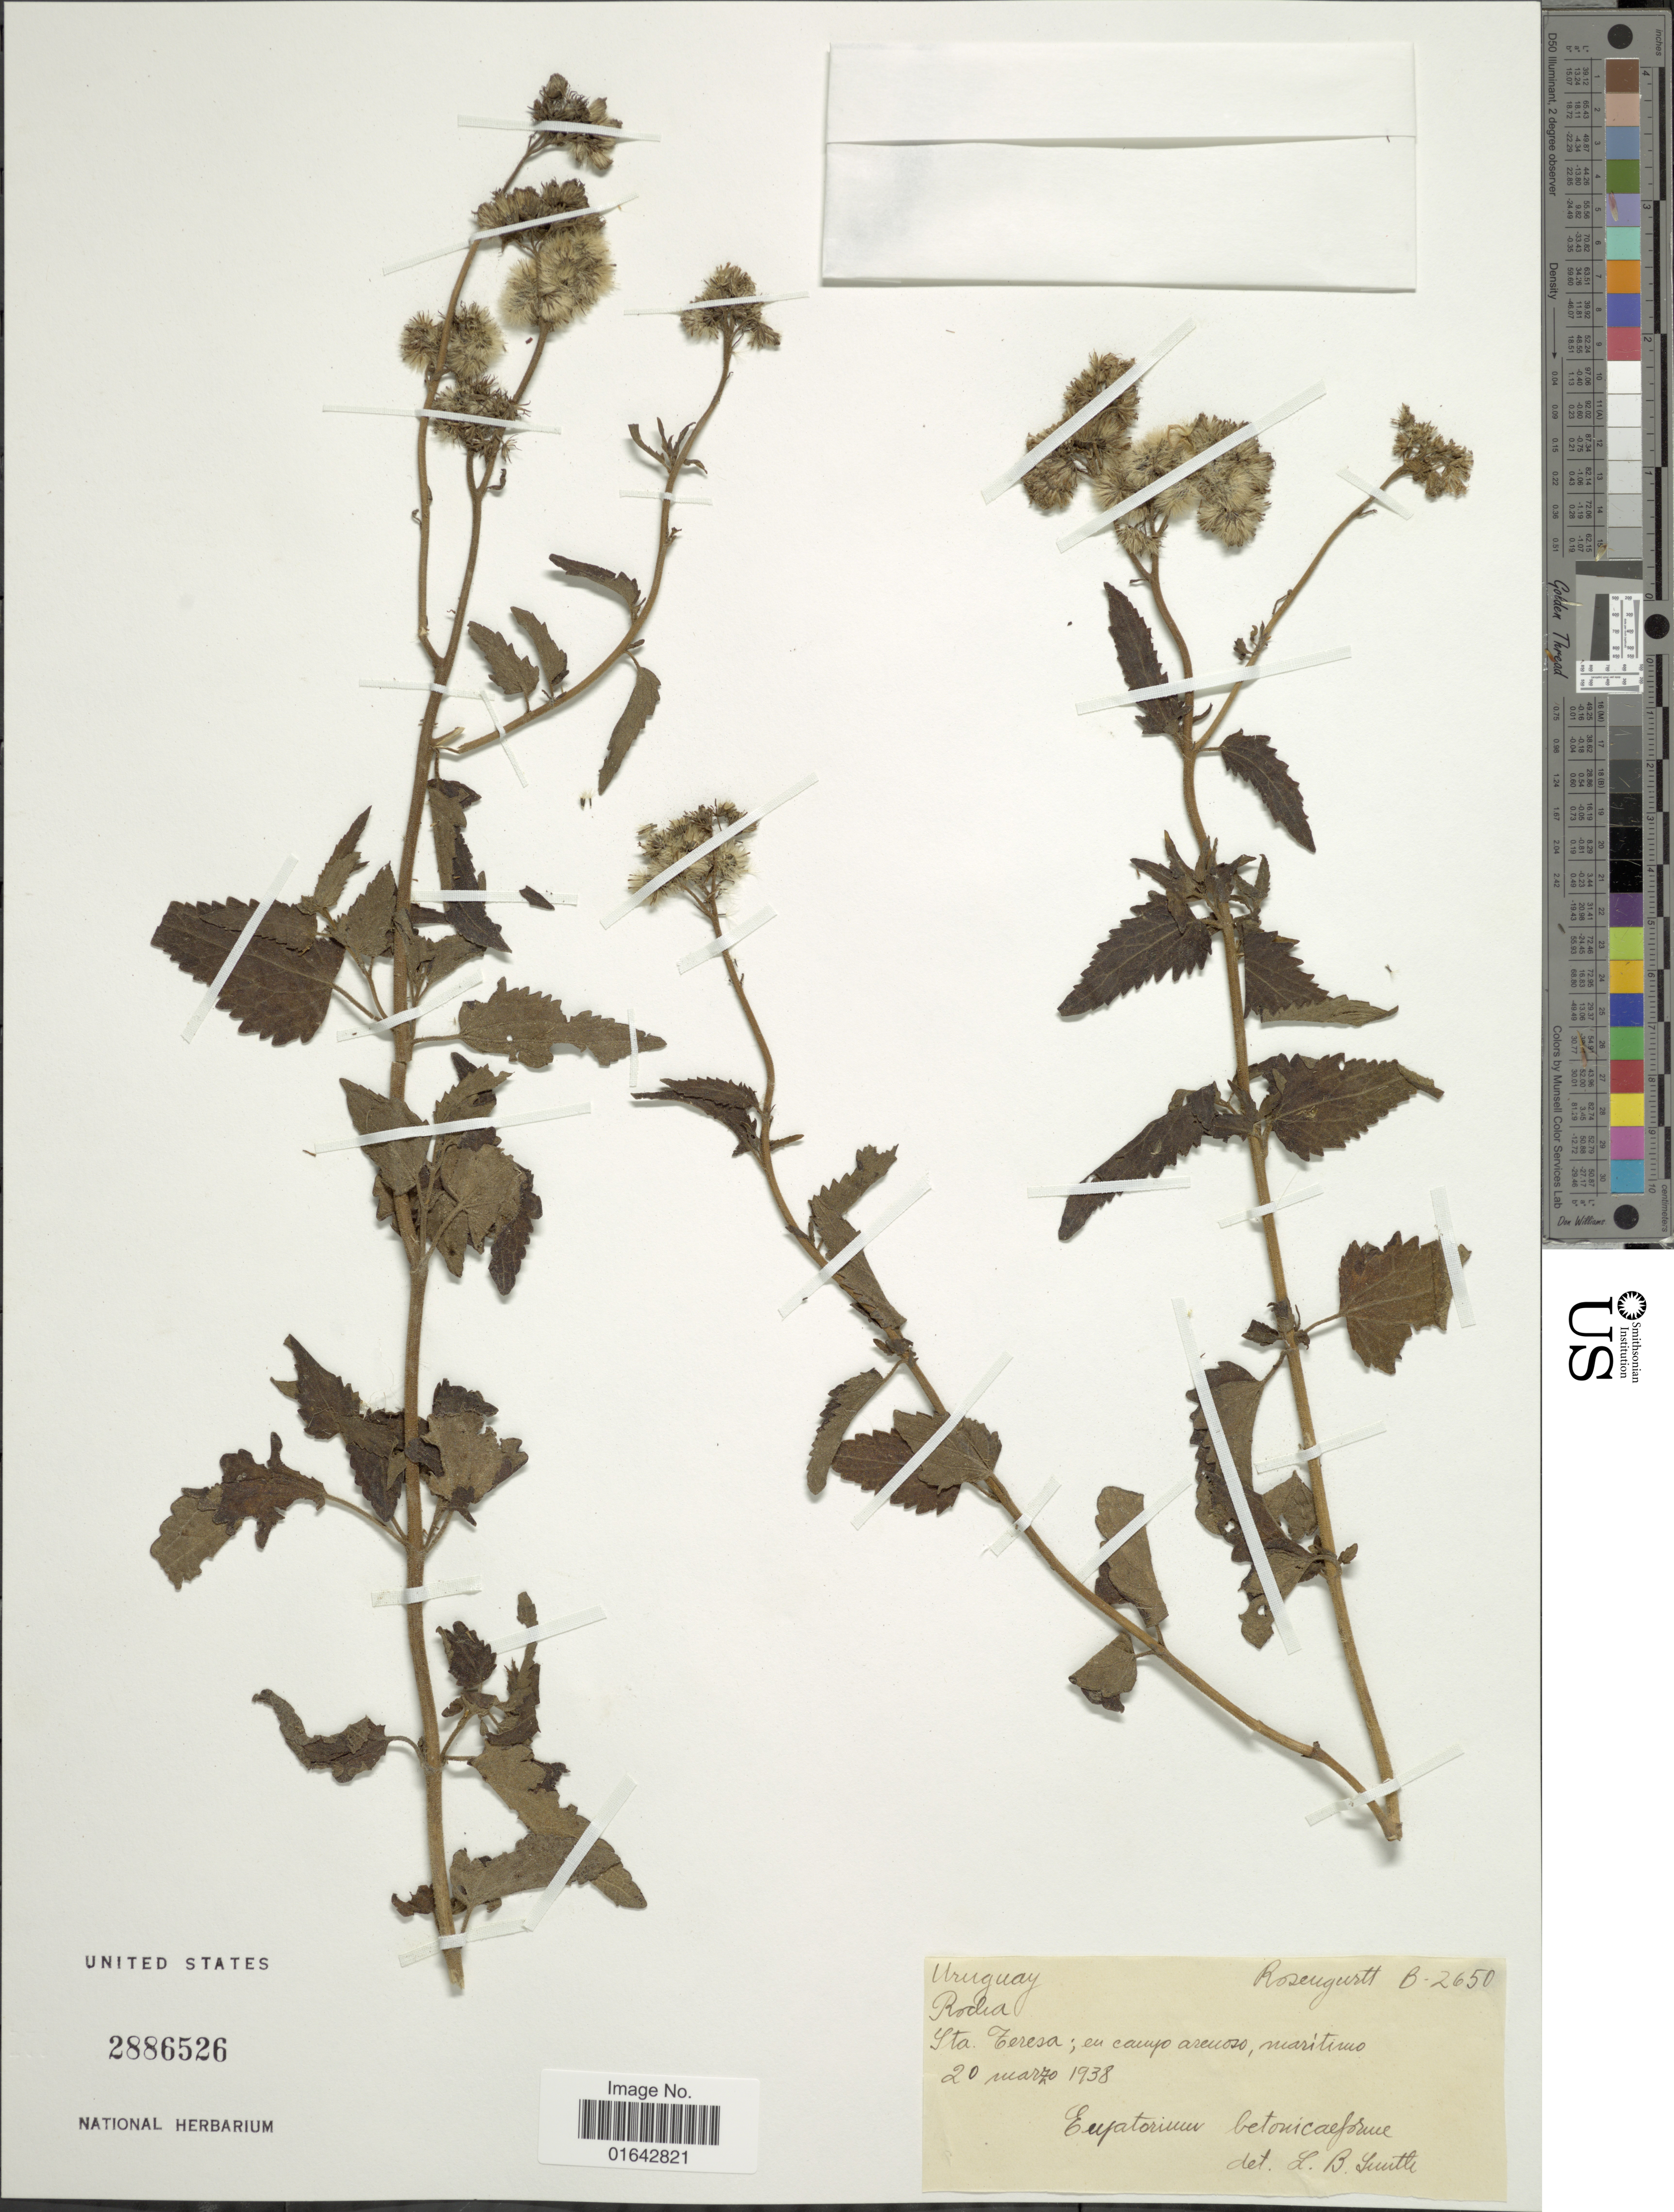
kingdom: Plantae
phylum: Tracheophyta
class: Magnoliopsida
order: Asterales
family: Asteraceae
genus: Barrosoa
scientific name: Barrosoa betoniciformis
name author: (DC.) R.M. King & H. Rob.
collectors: Rosengurtt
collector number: B2650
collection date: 1938-03-20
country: Uruguay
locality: Rodia, Yta. Teresa; en campo areuoso, maritiuo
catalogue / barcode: US 2886526